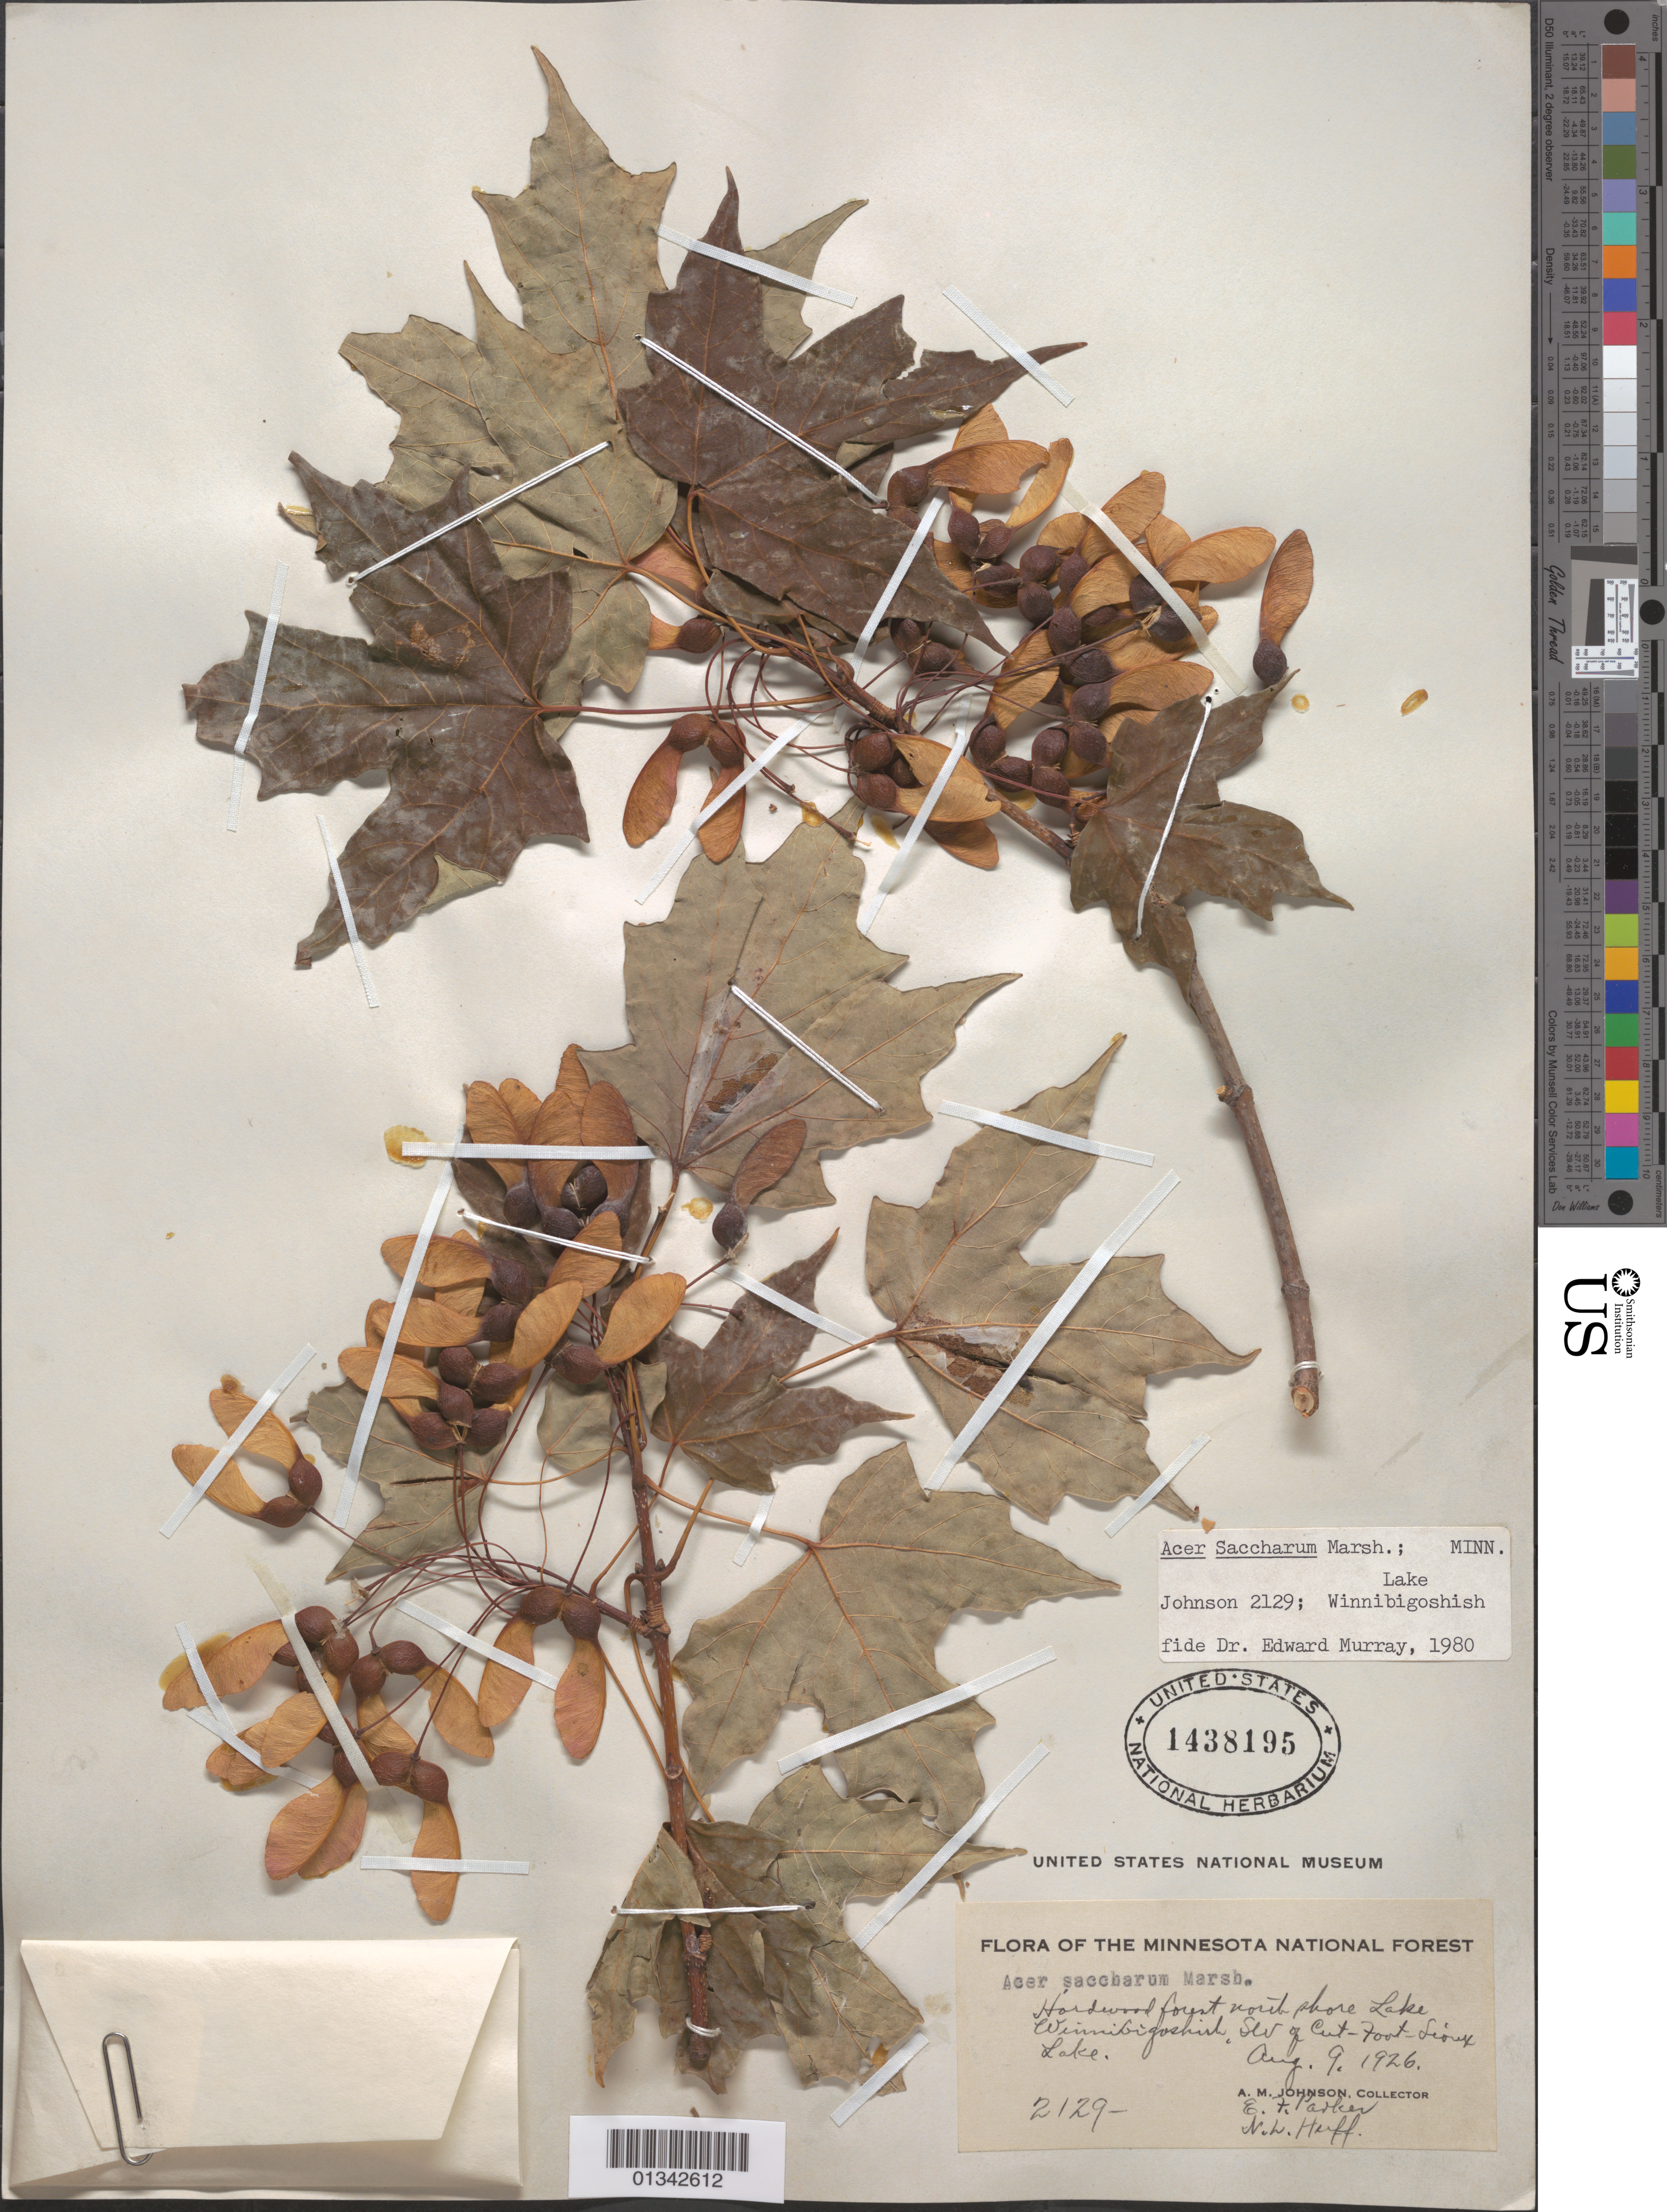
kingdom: Plantae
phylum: Tracheophyta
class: Magnoliopsida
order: Sapindales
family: Sapindaceae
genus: Acer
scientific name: Acer saccharum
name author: Marshall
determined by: Murray, Edward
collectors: A. M. Johnson, E. Parker & N. Huff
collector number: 2129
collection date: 1926-08-09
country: United States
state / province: Minnesota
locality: Winnibigoshish Lake, north shore; SW of Cut-Foot-Souix Lake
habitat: Hardwood forest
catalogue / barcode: US 1438195